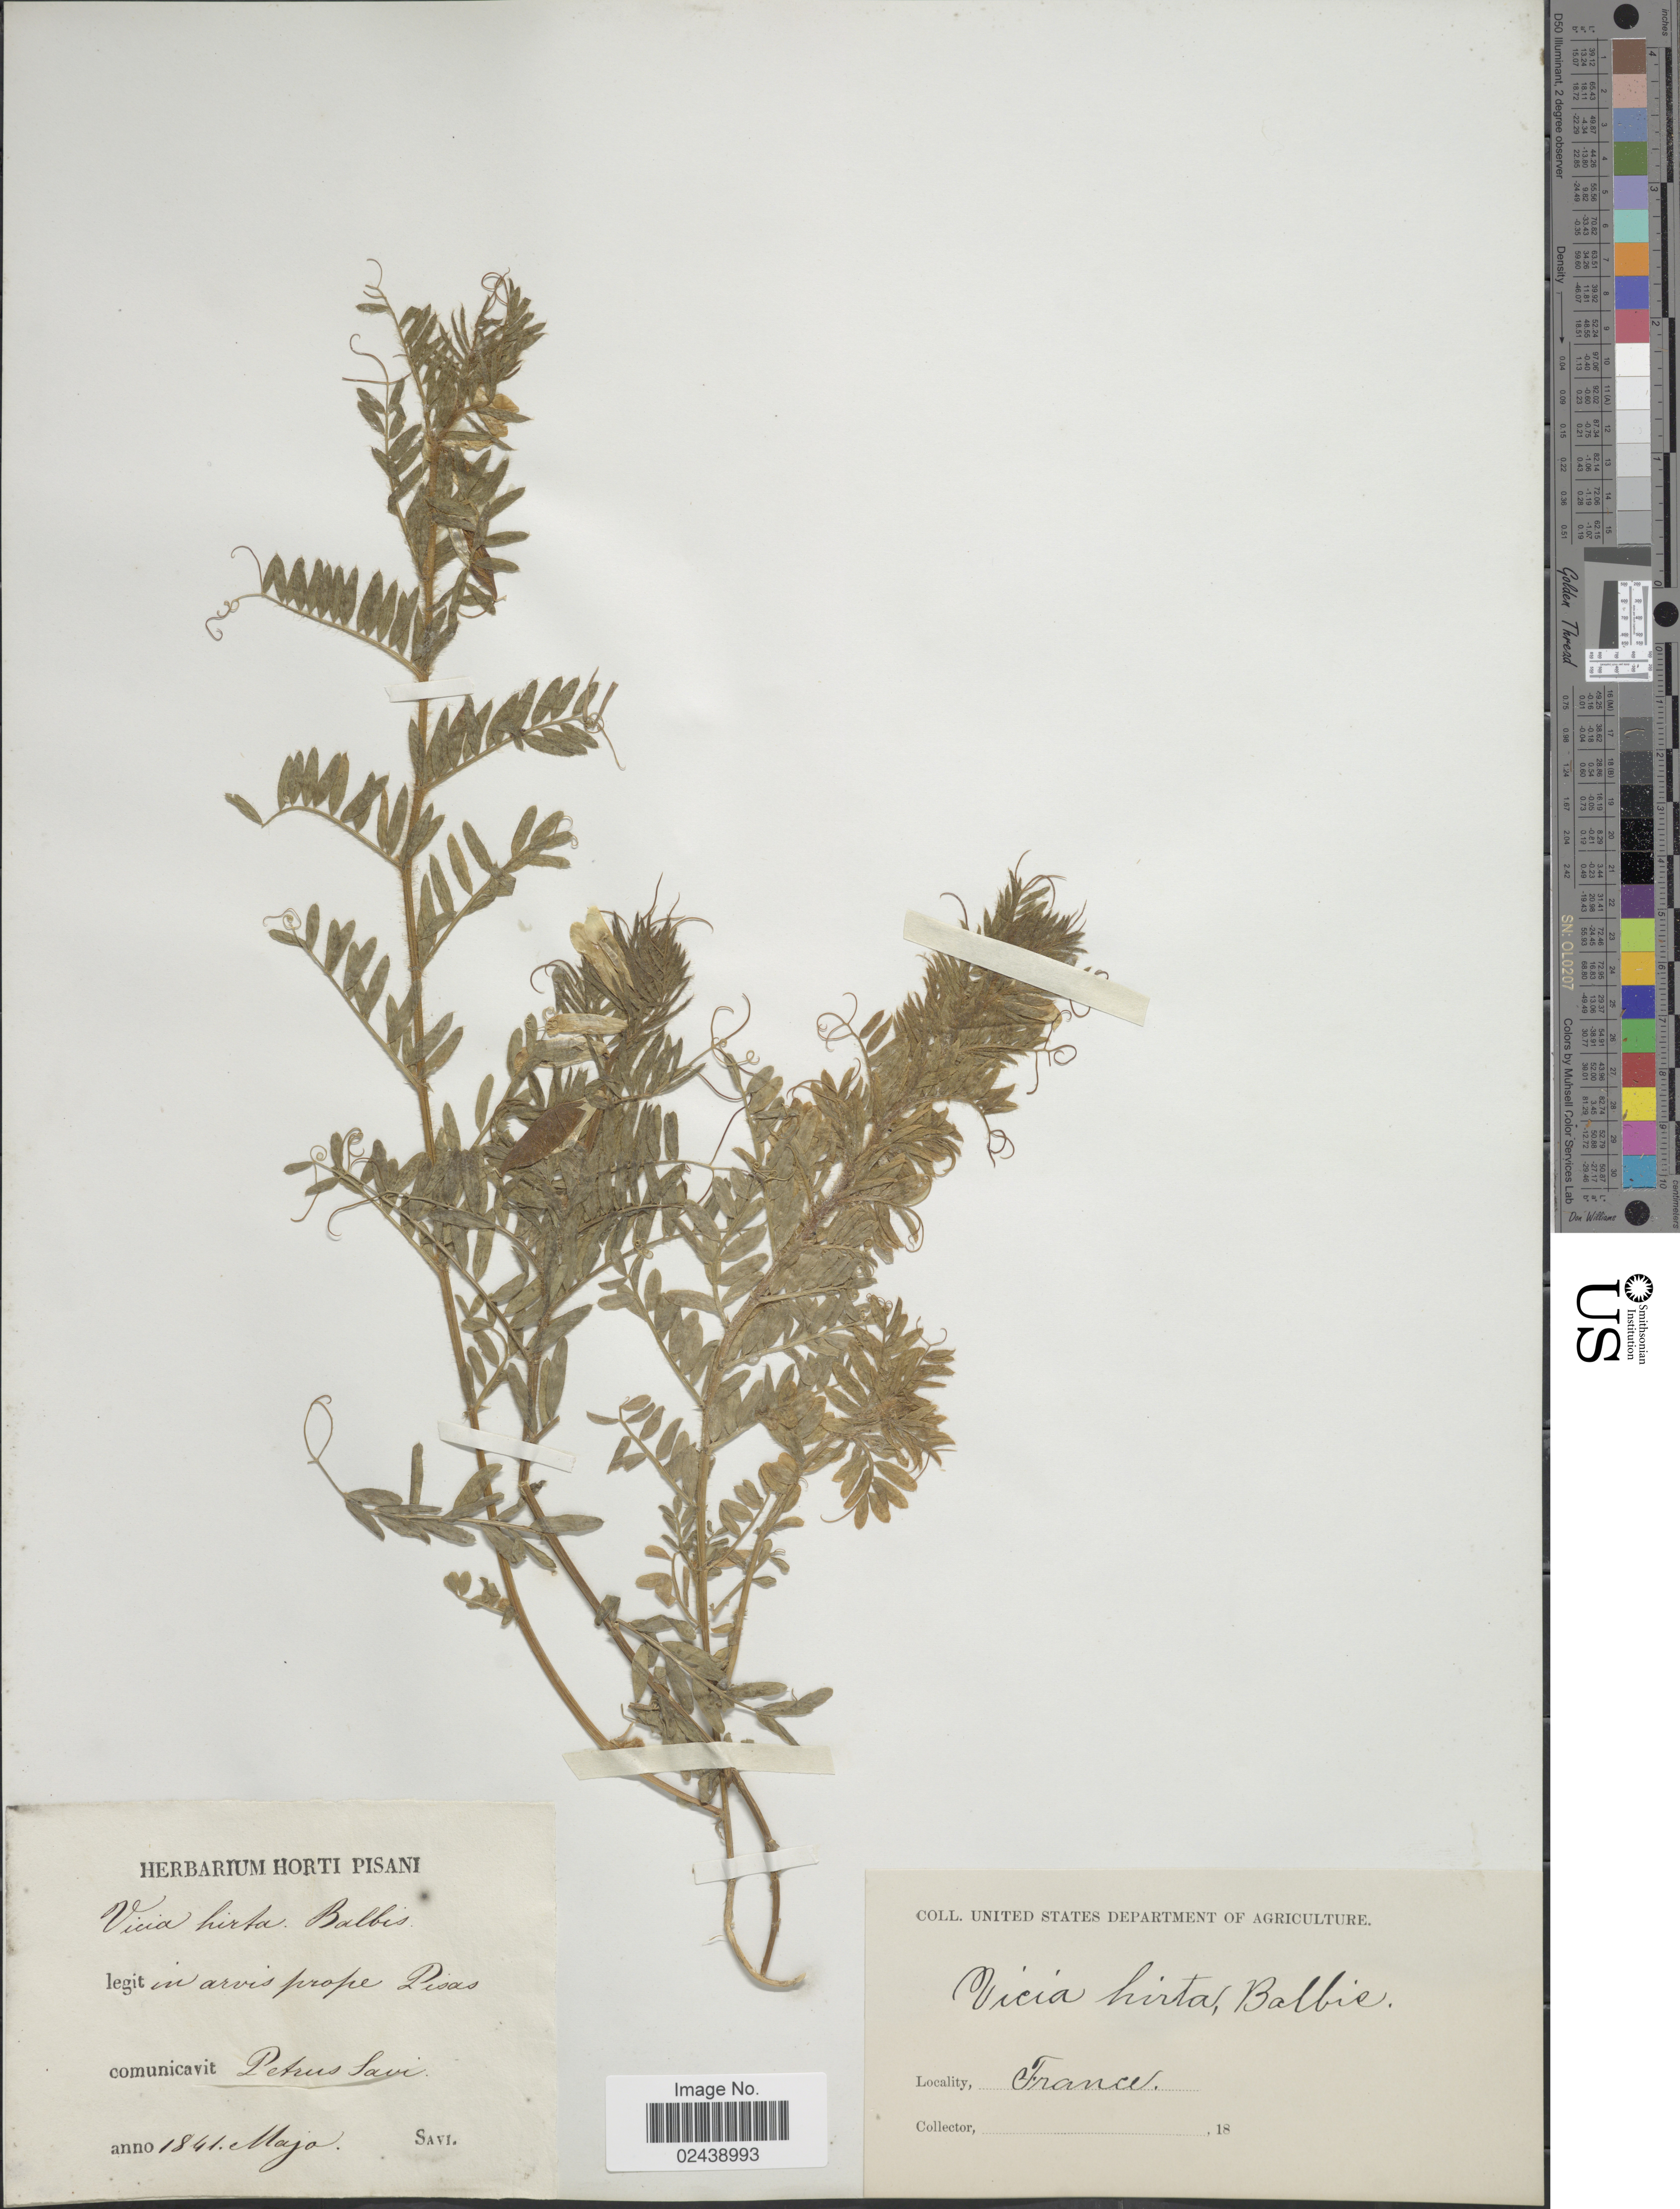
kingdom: Plantae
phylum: Tracheophyta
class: Magnoliopsida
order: Fabales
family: Fabaceae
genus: Vicia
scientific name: Vicia hirta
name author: Pers.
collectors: G. Savi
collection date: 1841-05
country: Italy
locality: In arvis prope Pisas